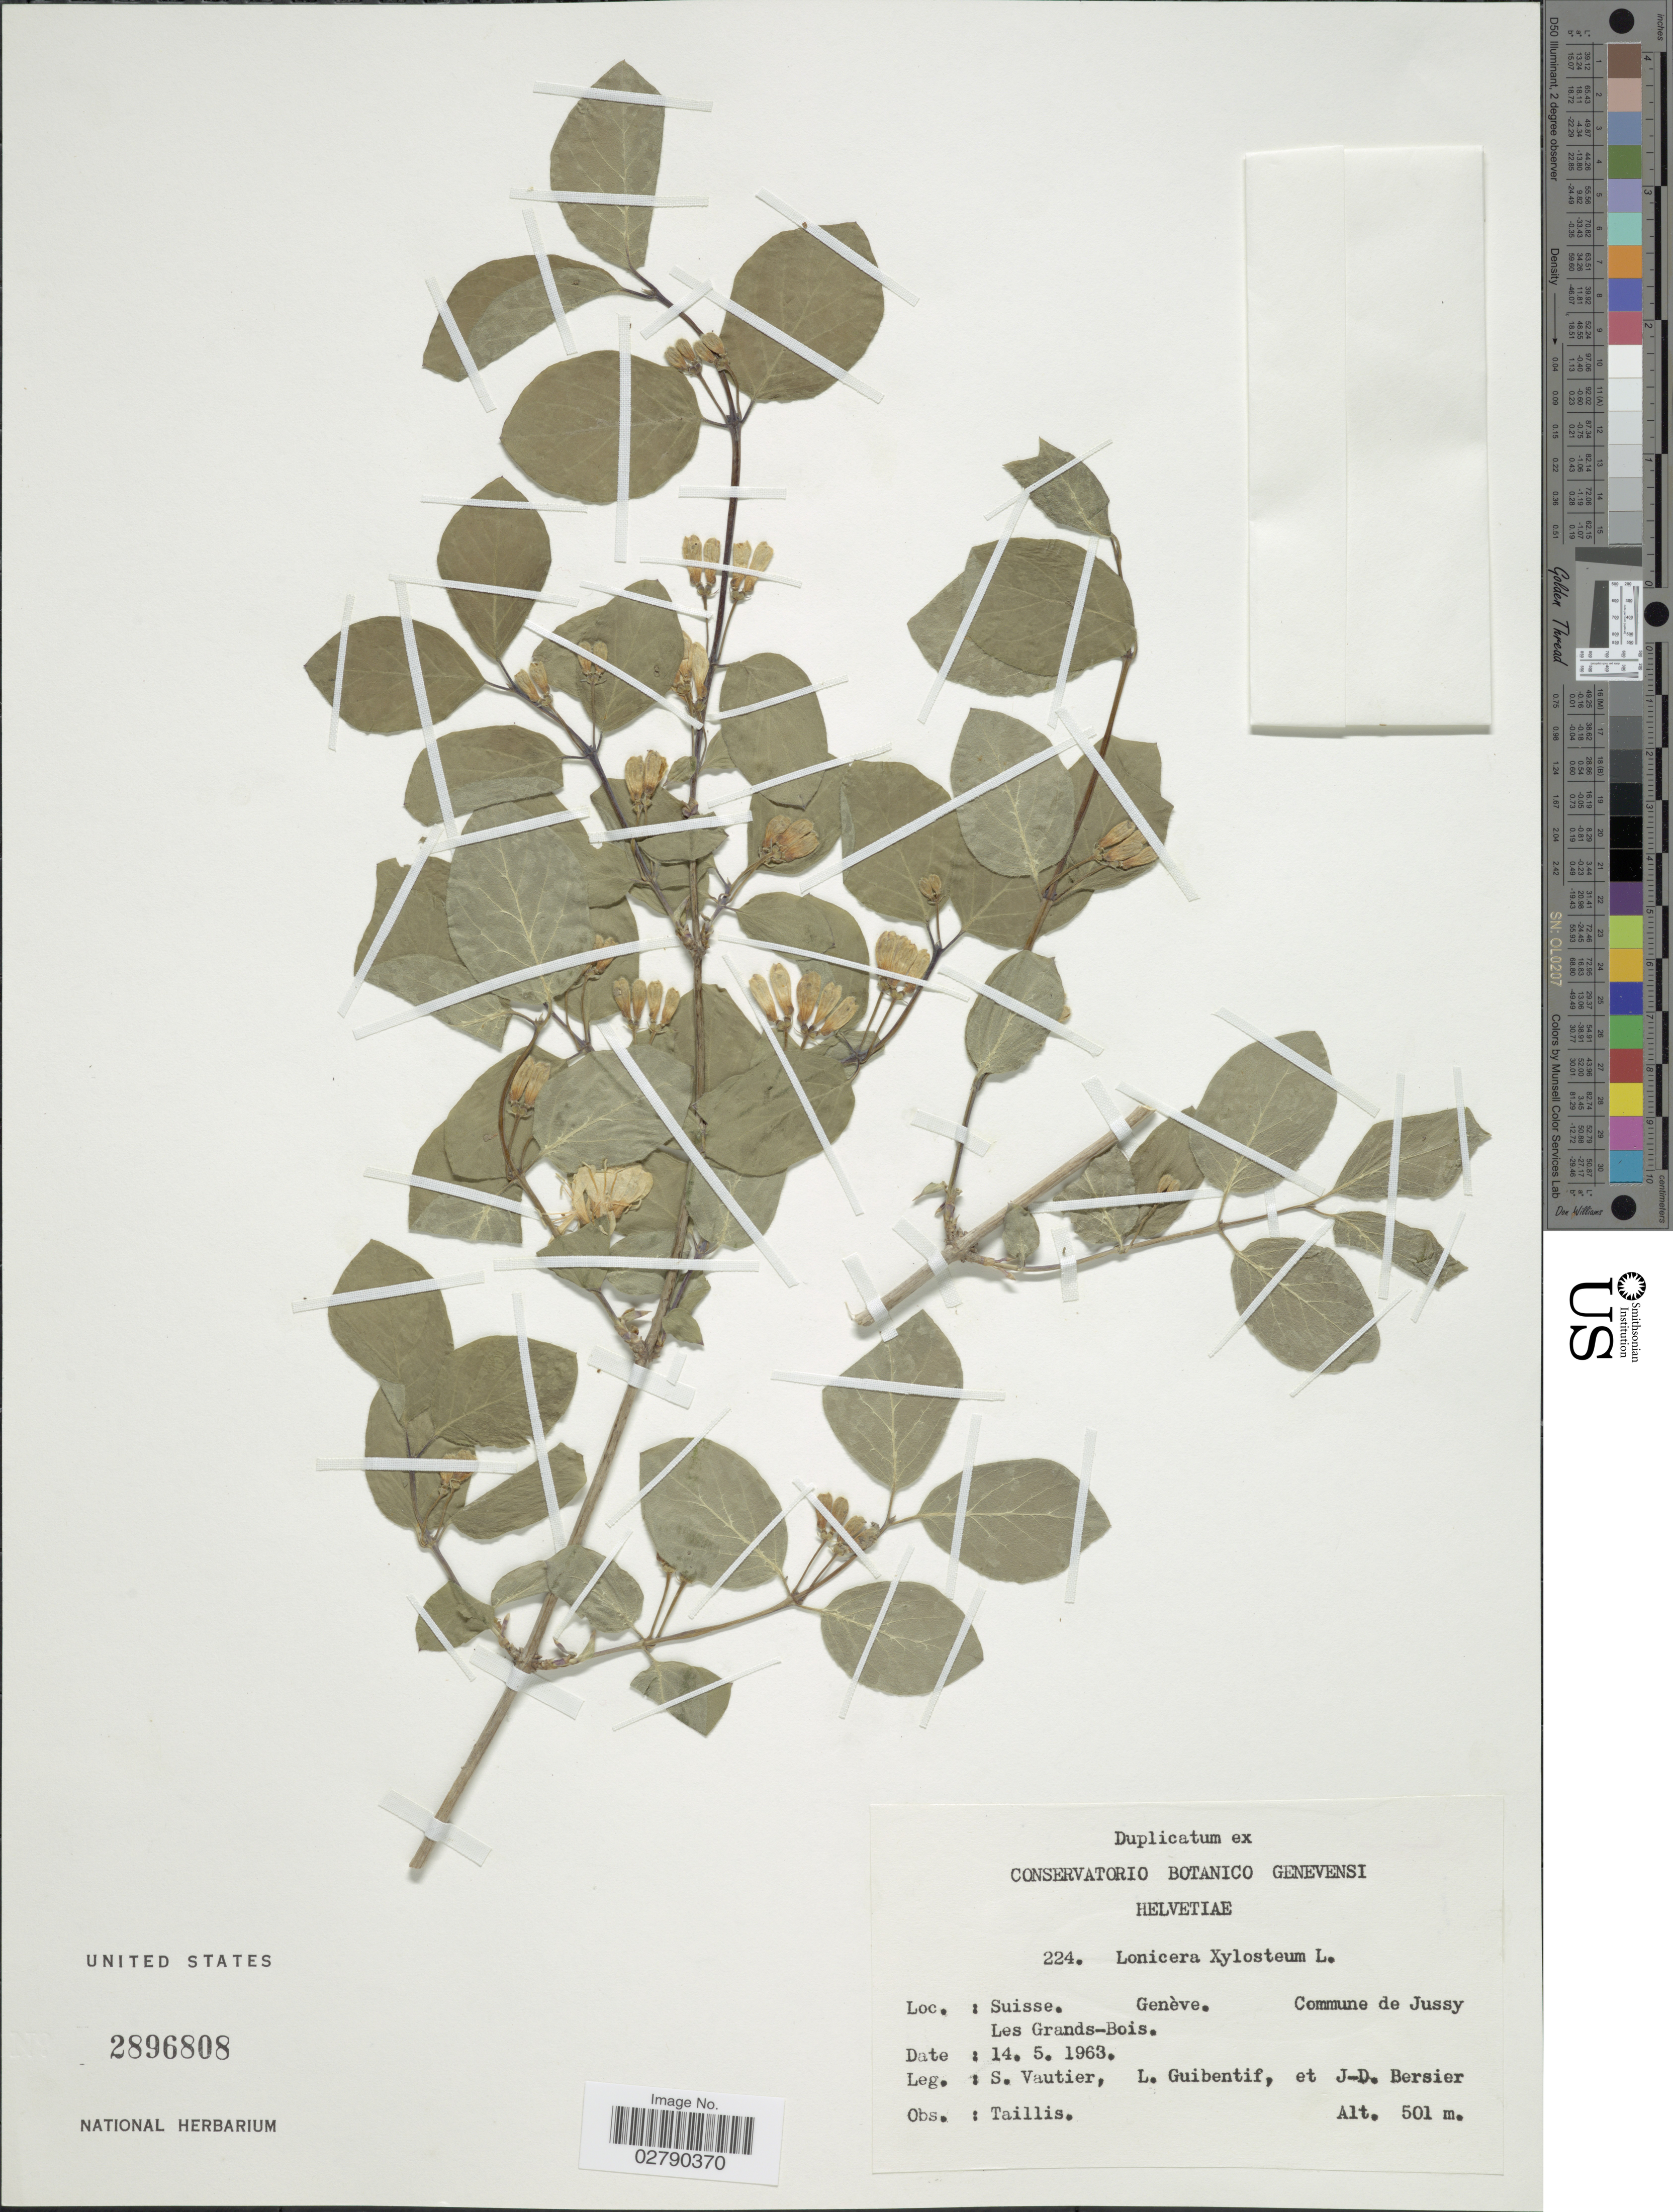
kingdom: Plantae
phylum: Tracheophyta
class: Magnoliopsida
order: Dipsacales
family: Caprifoliaceae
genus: Lonicera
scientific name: Lonicera xylosteum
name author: L.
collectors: S. Vautier, Guibentif, L. & Bersier, J.D.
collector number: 224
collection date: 1963-05-14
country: Switzerland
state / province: Genève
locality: Suisse. Genève. Commune de Jussy. Les Grands-Bois.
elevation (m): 501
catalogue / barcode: US 2896808